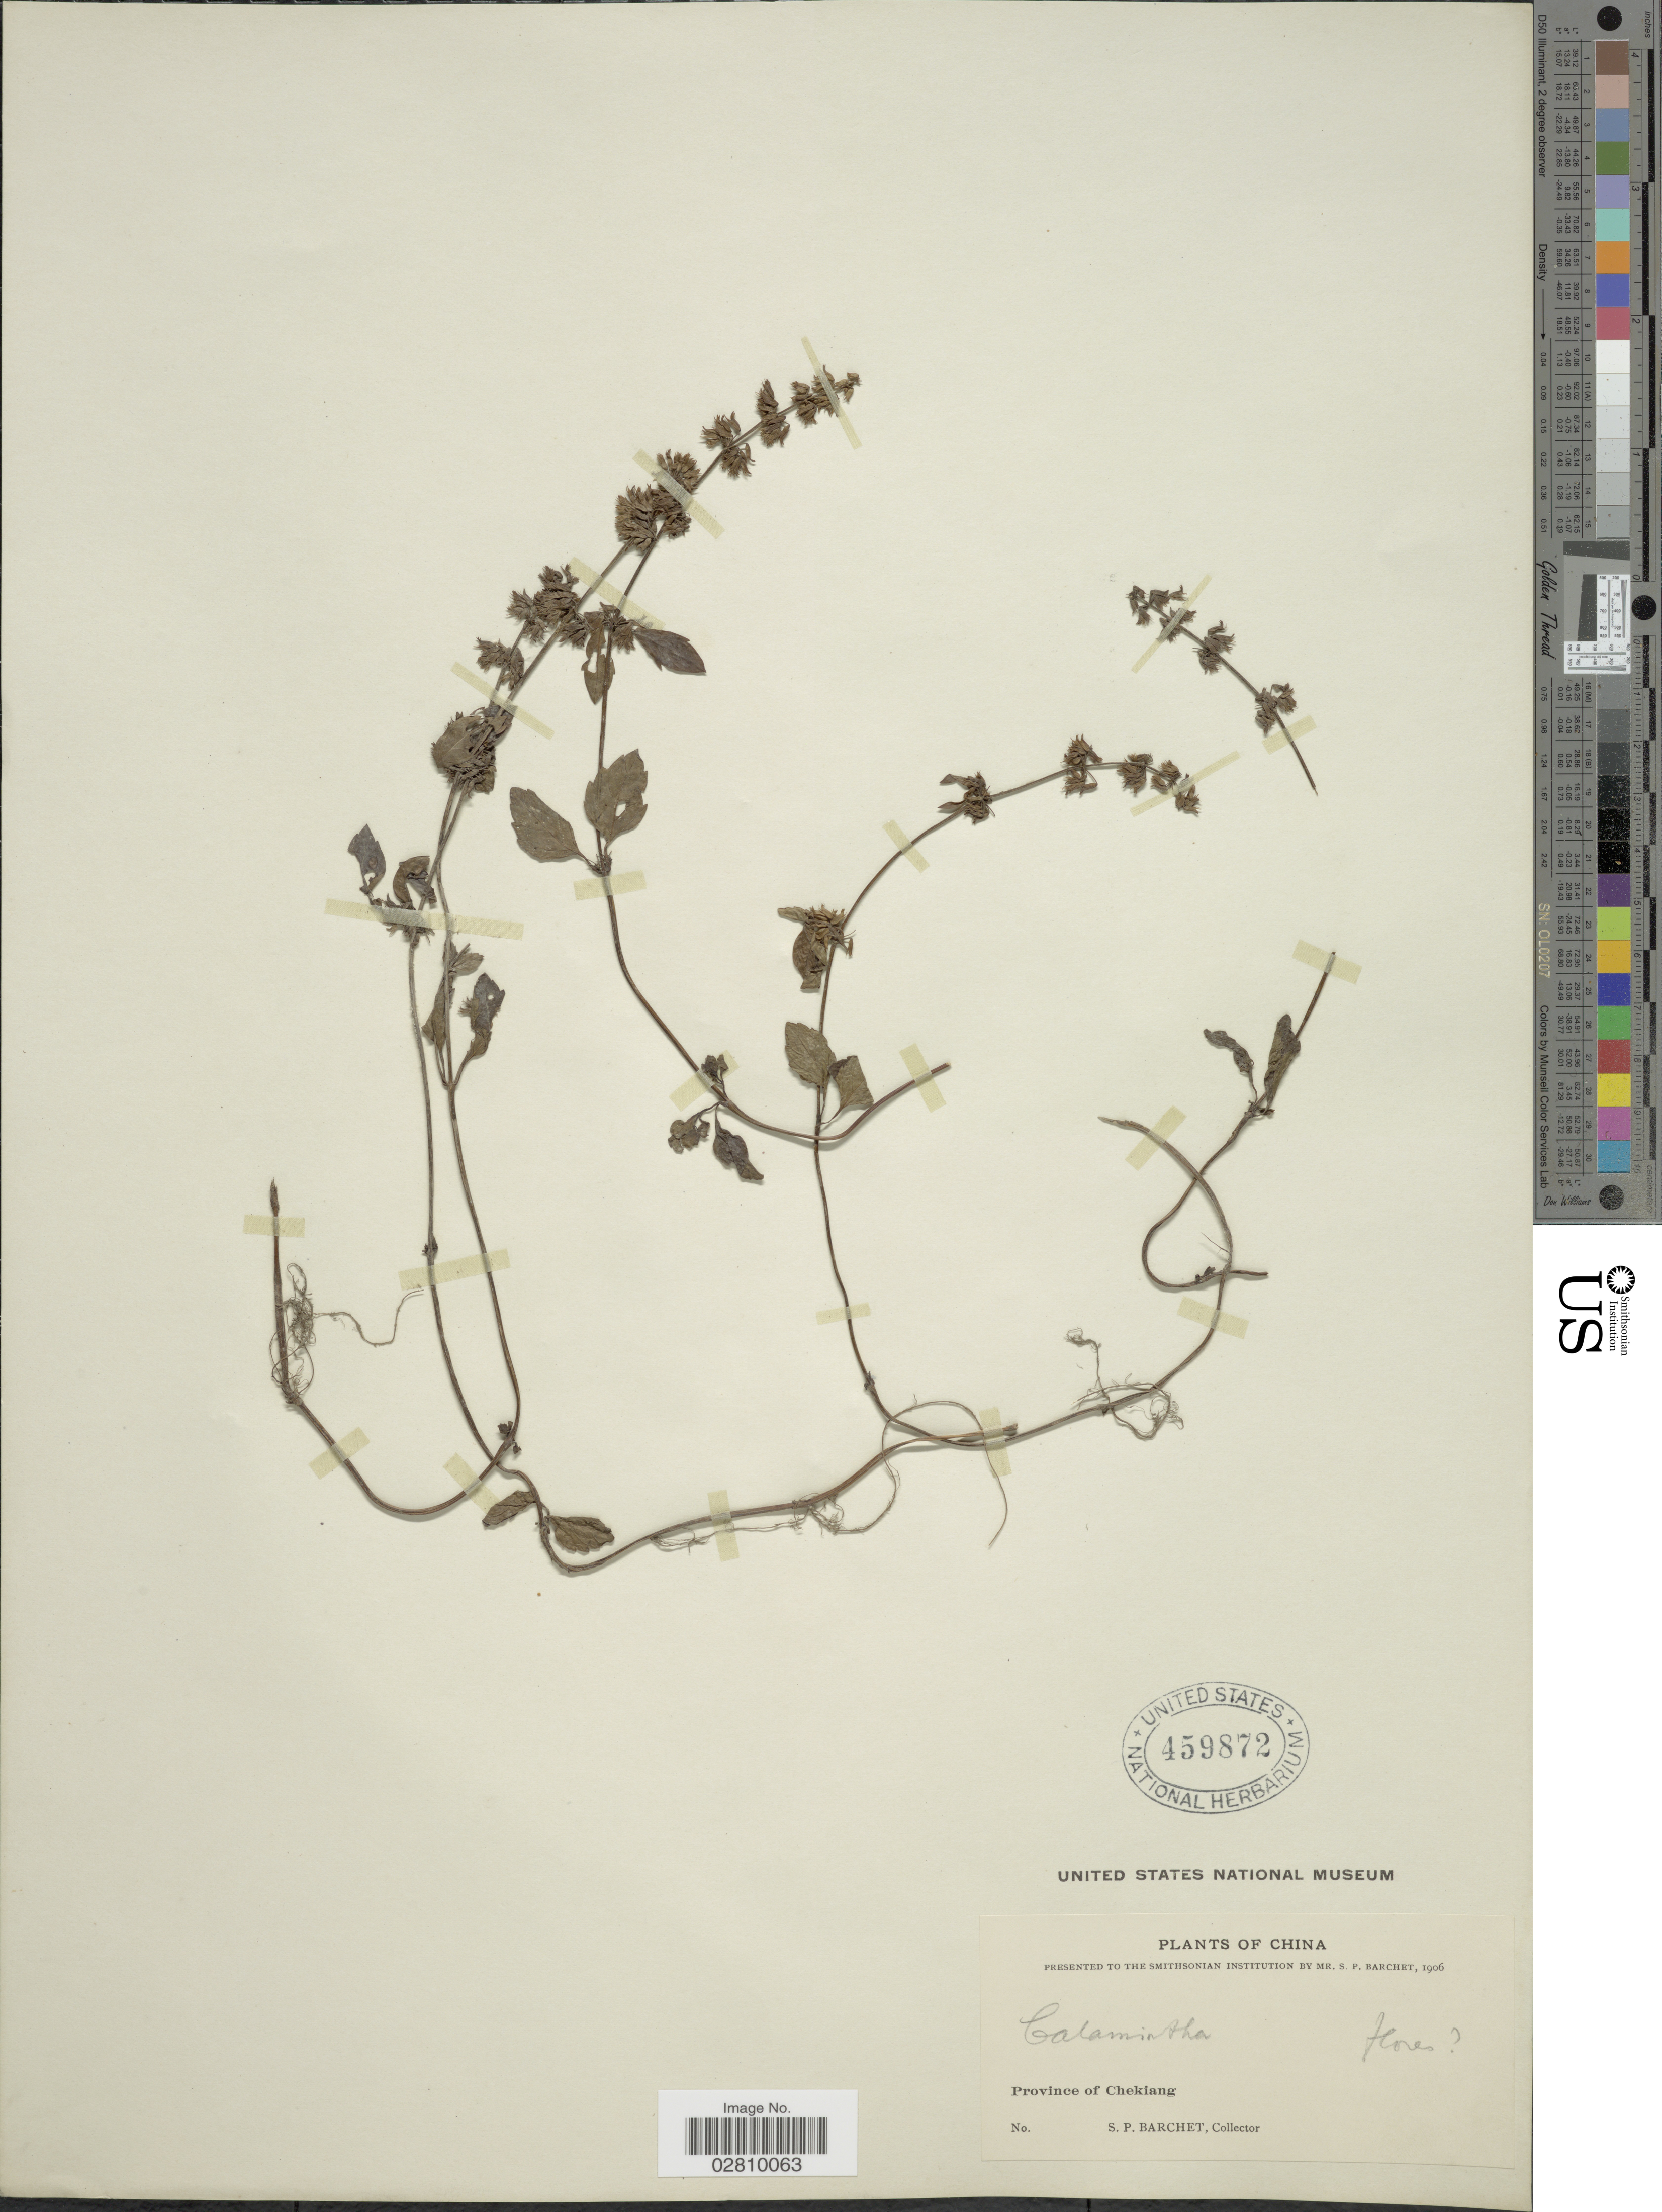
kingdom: Plantae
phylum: Tracheophyta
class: Magnoliopsida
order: Lamiales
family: Lamiaceae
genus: Calamintha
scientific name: Calamintha confinis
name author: Hance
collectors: S. P. Barchet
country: China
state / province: Zhejiang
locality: Province of Chekiang.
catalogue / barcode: US 459872